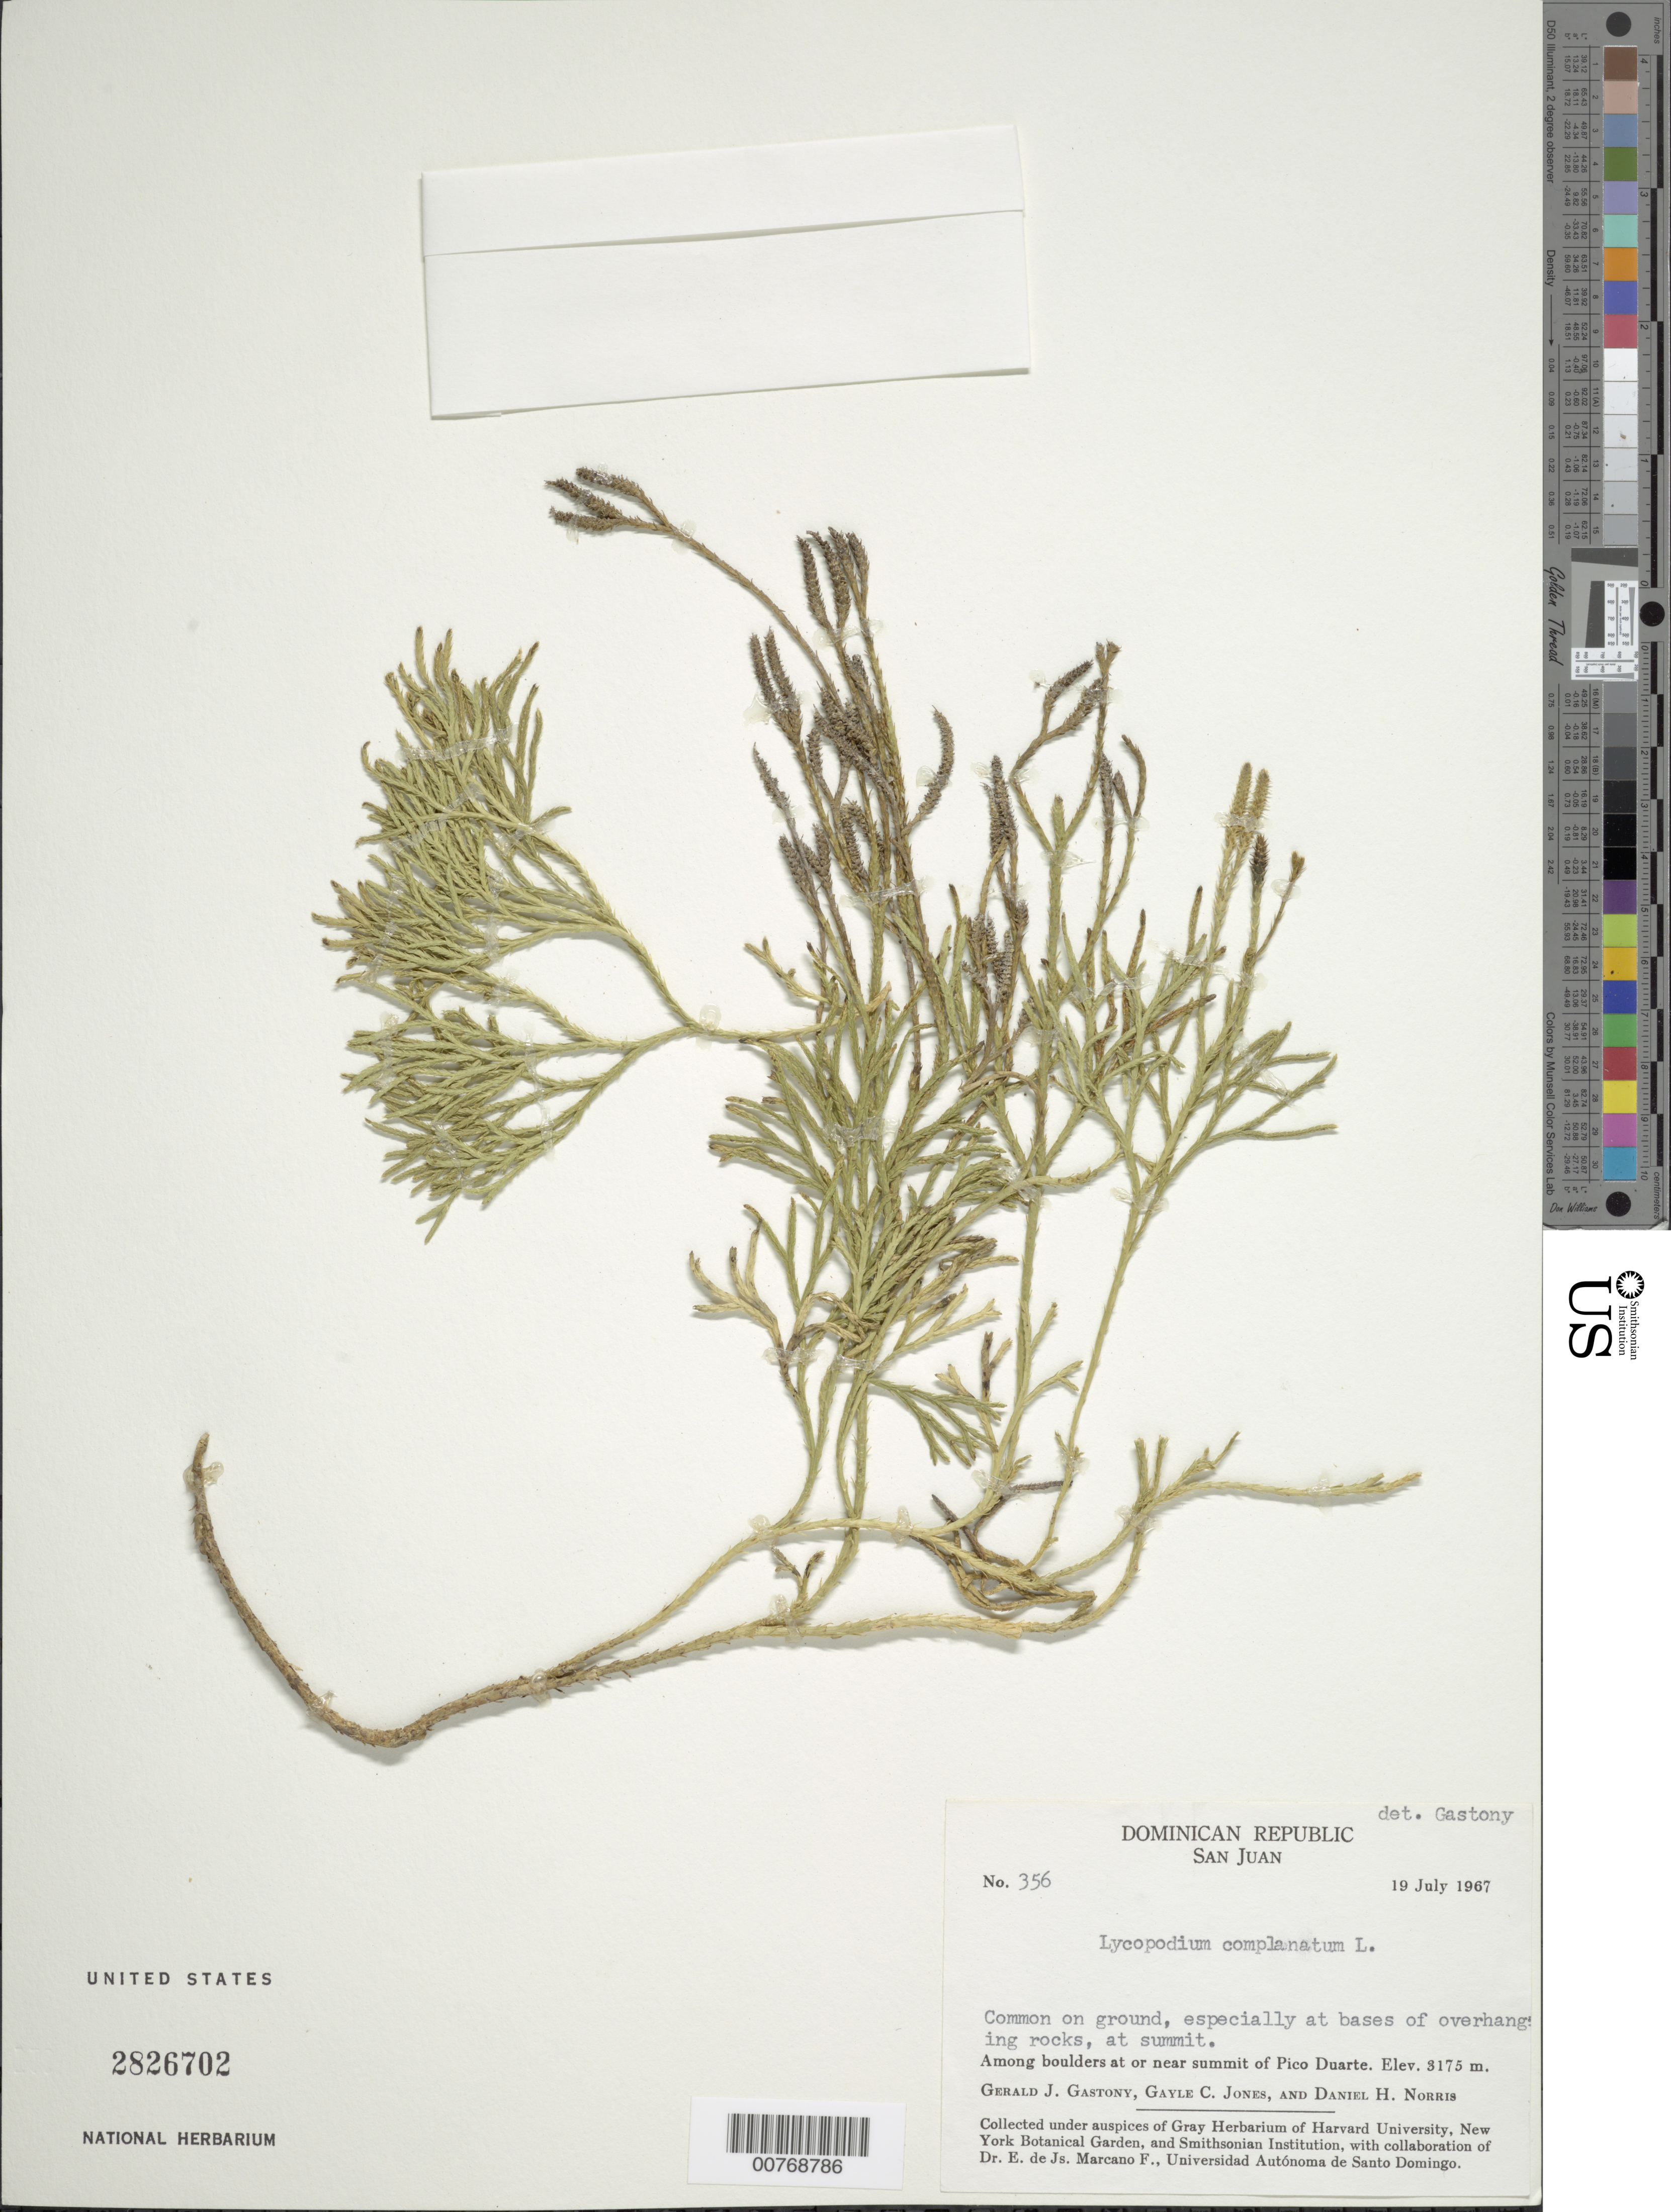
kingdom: Plantae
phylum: Tracheophyta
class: Lycopodiopsida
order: Lycopodiales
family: Lycopodiaceae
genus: Diphasiastrum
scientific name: Diphasiastrum thyoides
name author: (Humb. & Bonpl. ex Willd.) Holub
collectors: G. Gastony, G. C. Jones & D. H. Norris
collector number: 356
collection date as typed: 19 Jul 1967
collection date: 1967-07-19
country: Dominican Republic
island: Hispaniola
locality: Provincia San Juan. Among boulders at summit of Pico Duarte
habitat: Common on ground, especially at bases of overhanging rocks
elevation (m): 3175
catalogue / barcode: US 2826702